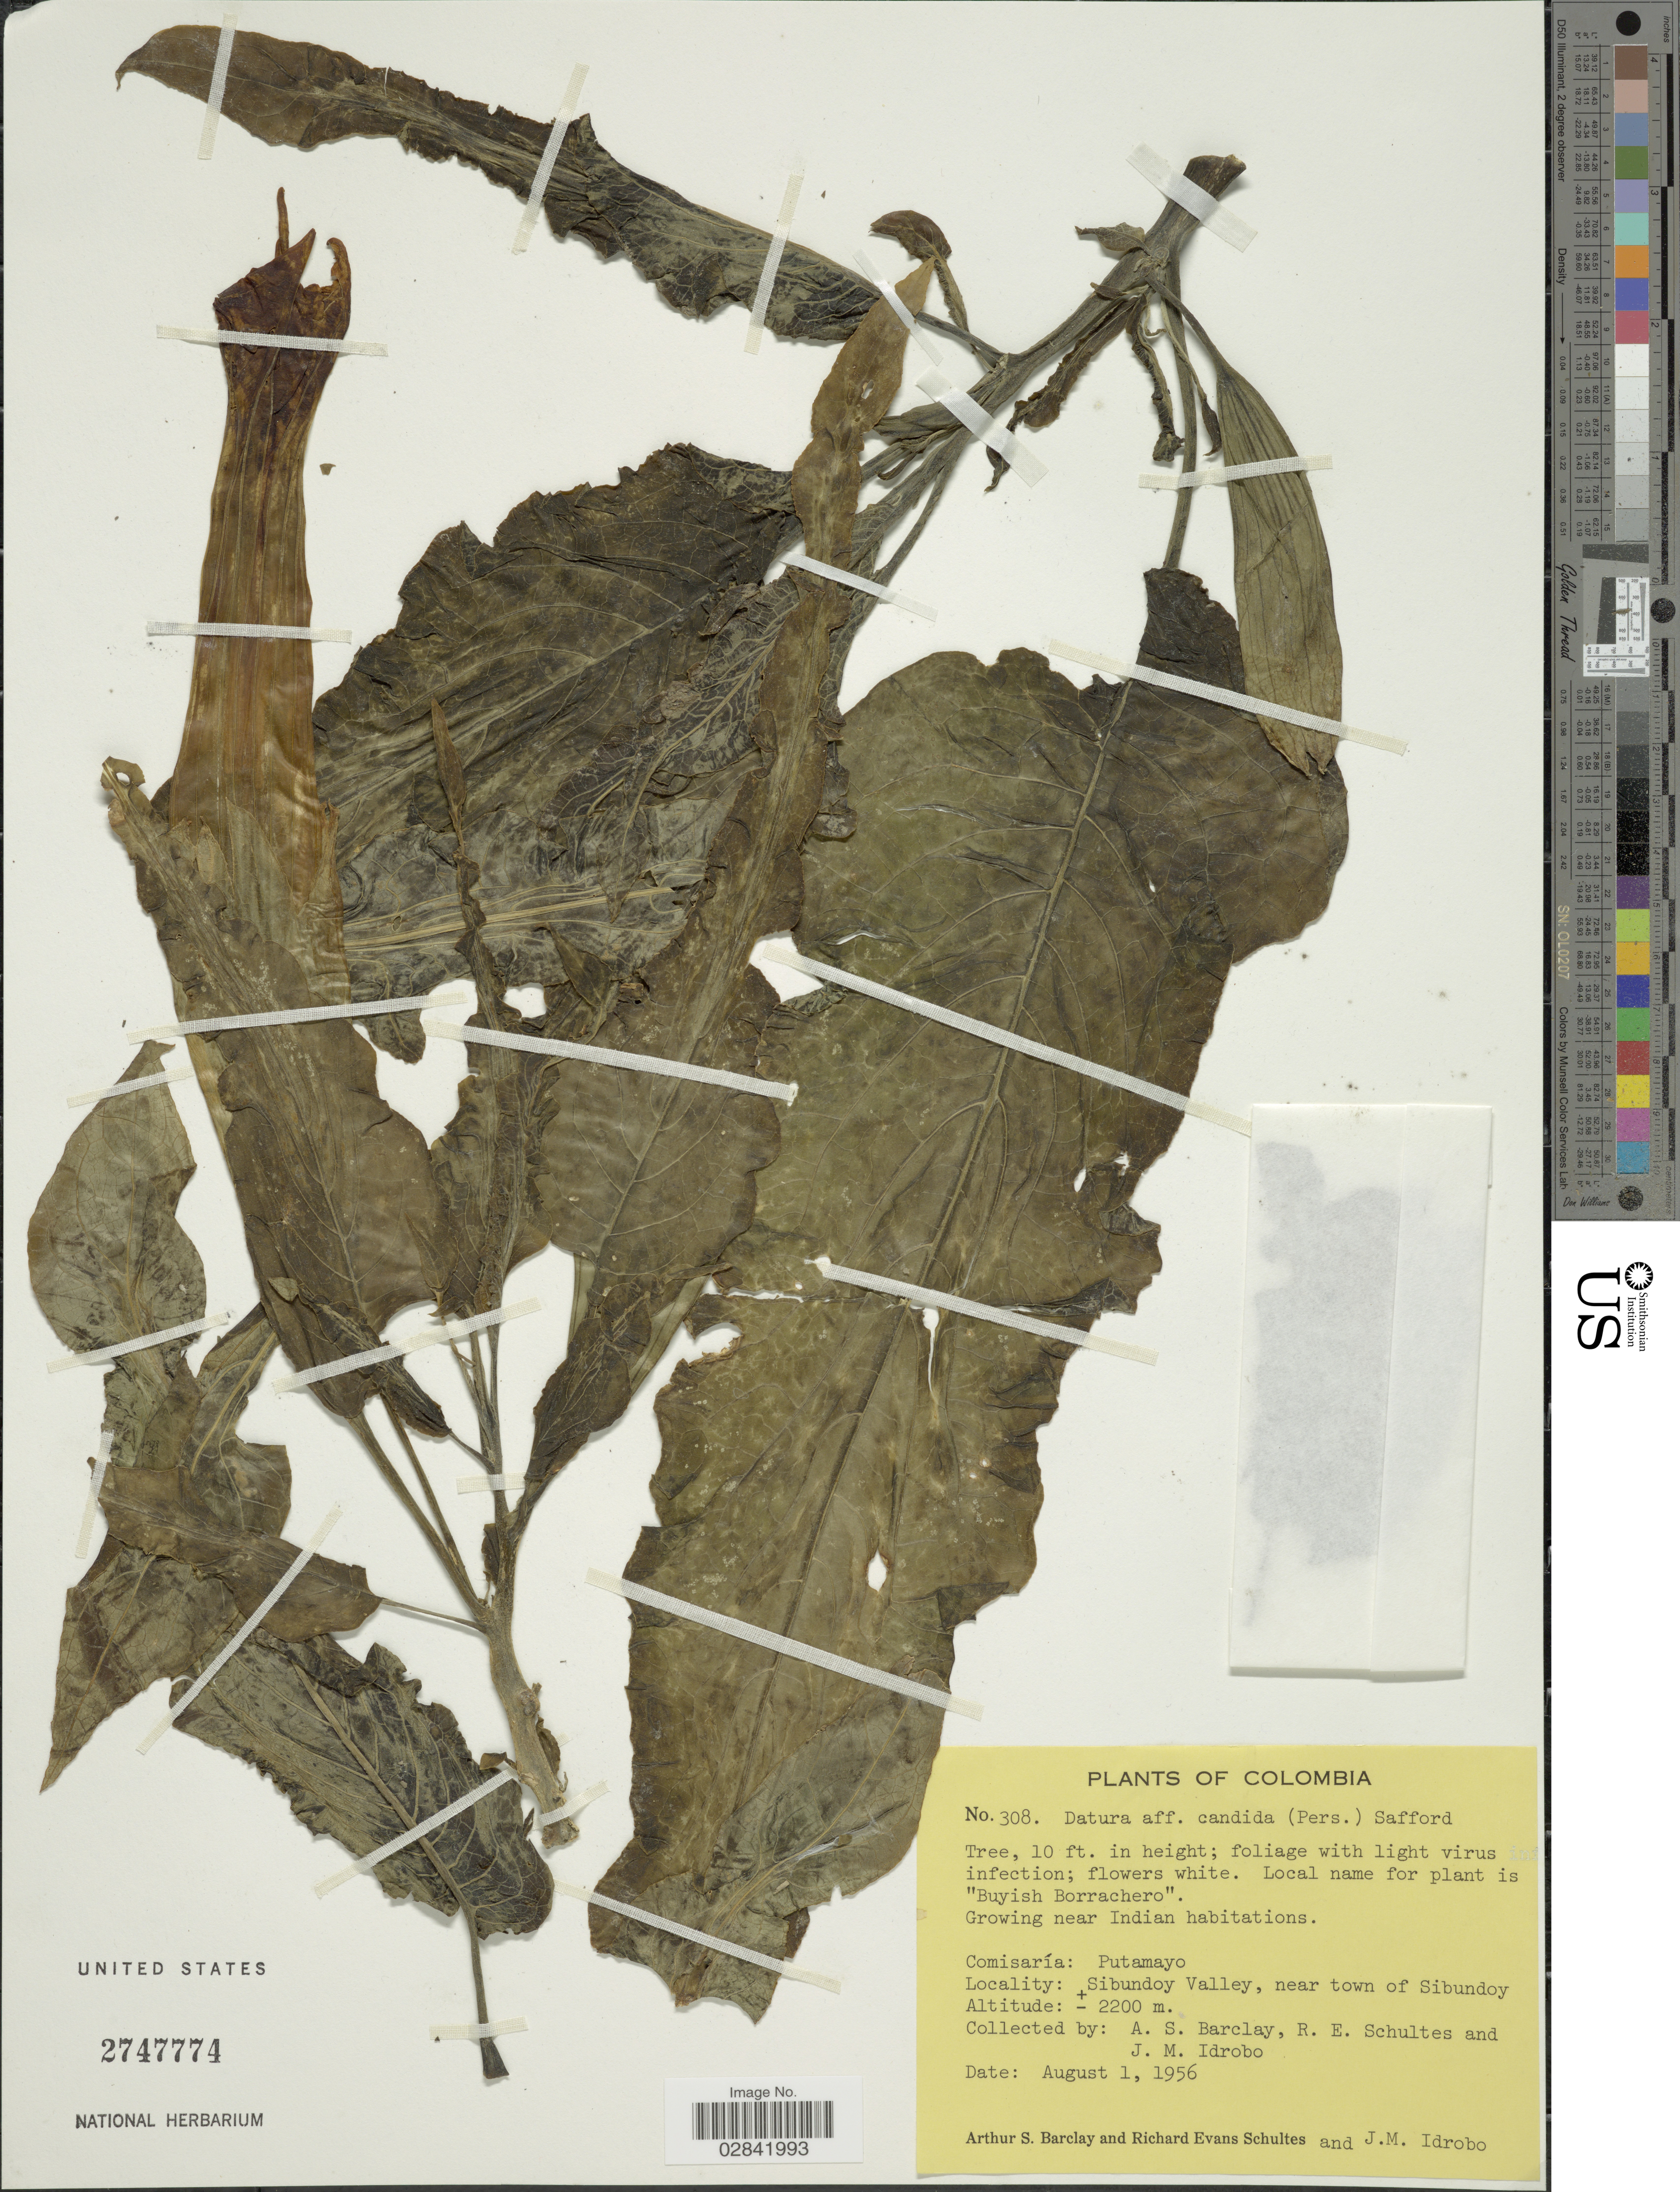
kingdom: Plantae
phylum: Tracheophyta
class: Magnoliopsida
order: Solanales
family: Solanaceae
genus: Brugmansia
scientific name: Brugmansia x candida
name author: Pers.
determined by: (US) Smithsonian Institution - National Museum of Natural History - Department of Botany (UNITED STATES)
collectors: A. S. Barclay, R. E. Schultes & J. M. Idrobo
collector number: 308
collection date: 1956-08-01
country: Colombia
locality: Comisaría: Putamayo. Sibundoy Valley, near town of Sibundoy.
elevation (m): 2200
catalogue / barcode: US 2747774